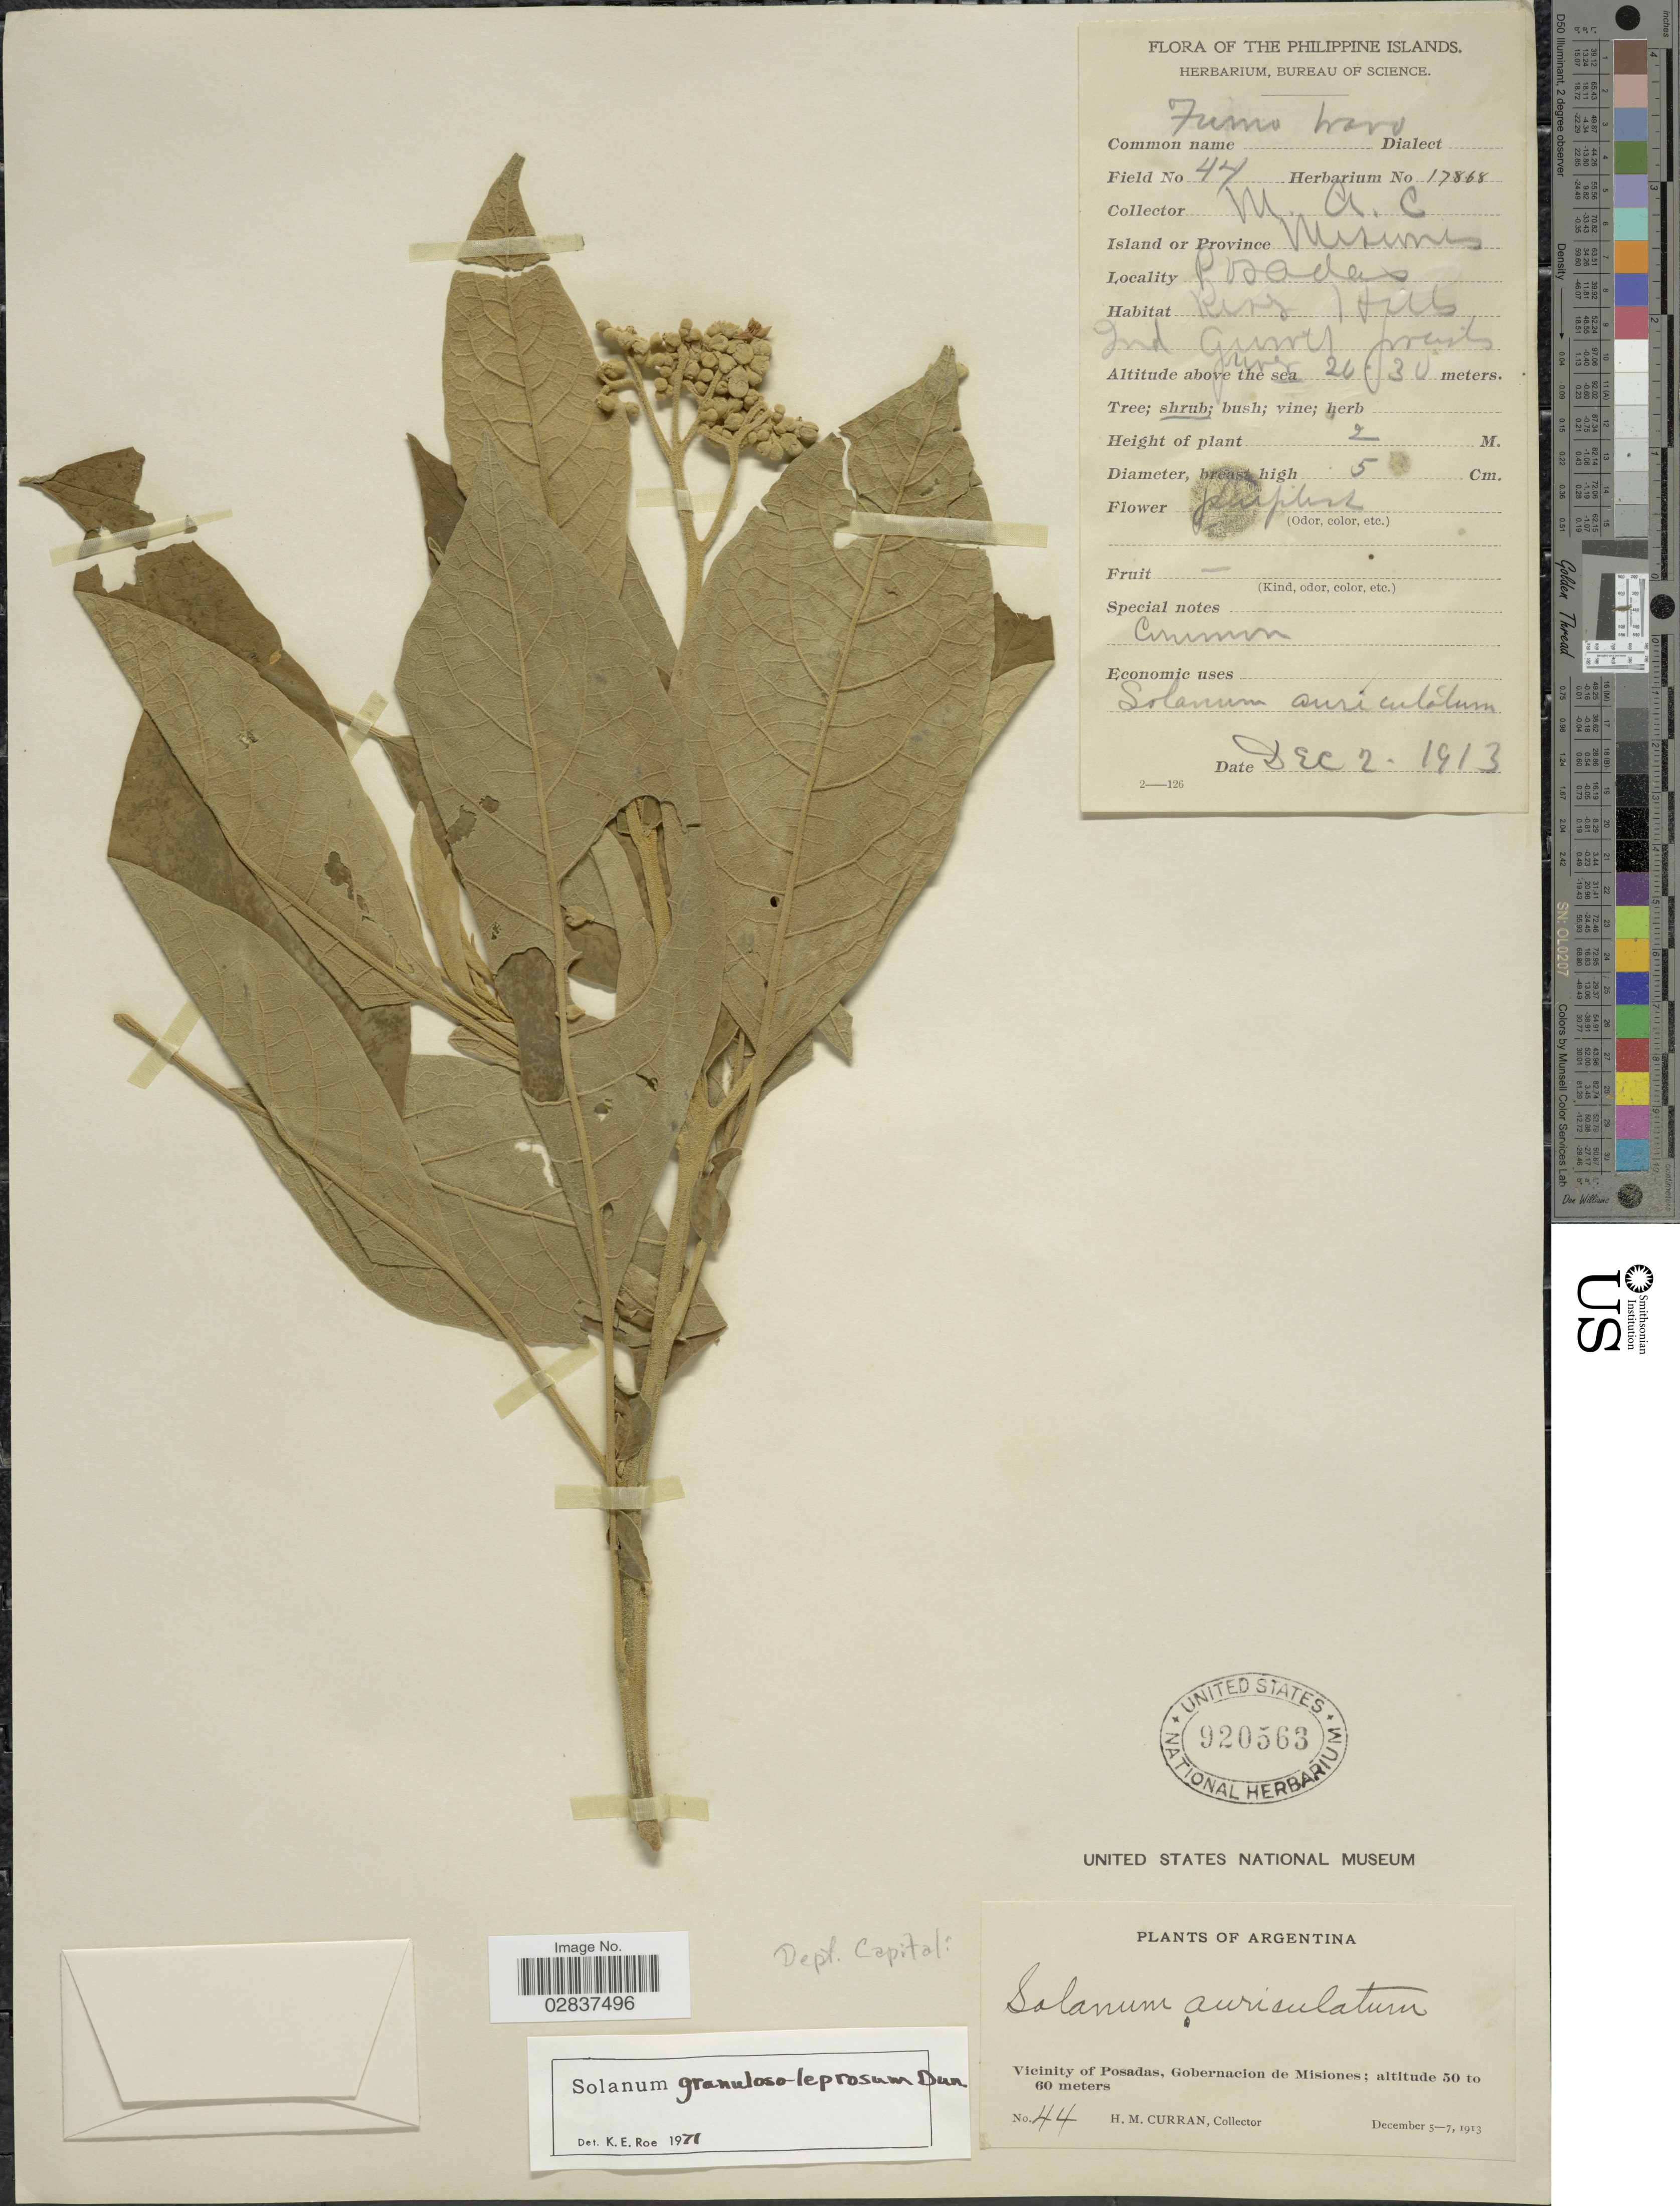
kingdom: Plantae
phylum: Tracheophyta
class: Magnoliopsida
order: Solanales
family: Solanaceae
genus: Solanum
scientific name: Solanum granuloso-leprosum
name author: Dunal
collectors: M. A. C.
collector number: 44/17868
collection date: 1913-12-02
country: Argentina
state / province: Misiones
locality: Posadas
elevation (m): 20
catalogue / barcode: US 920563-2